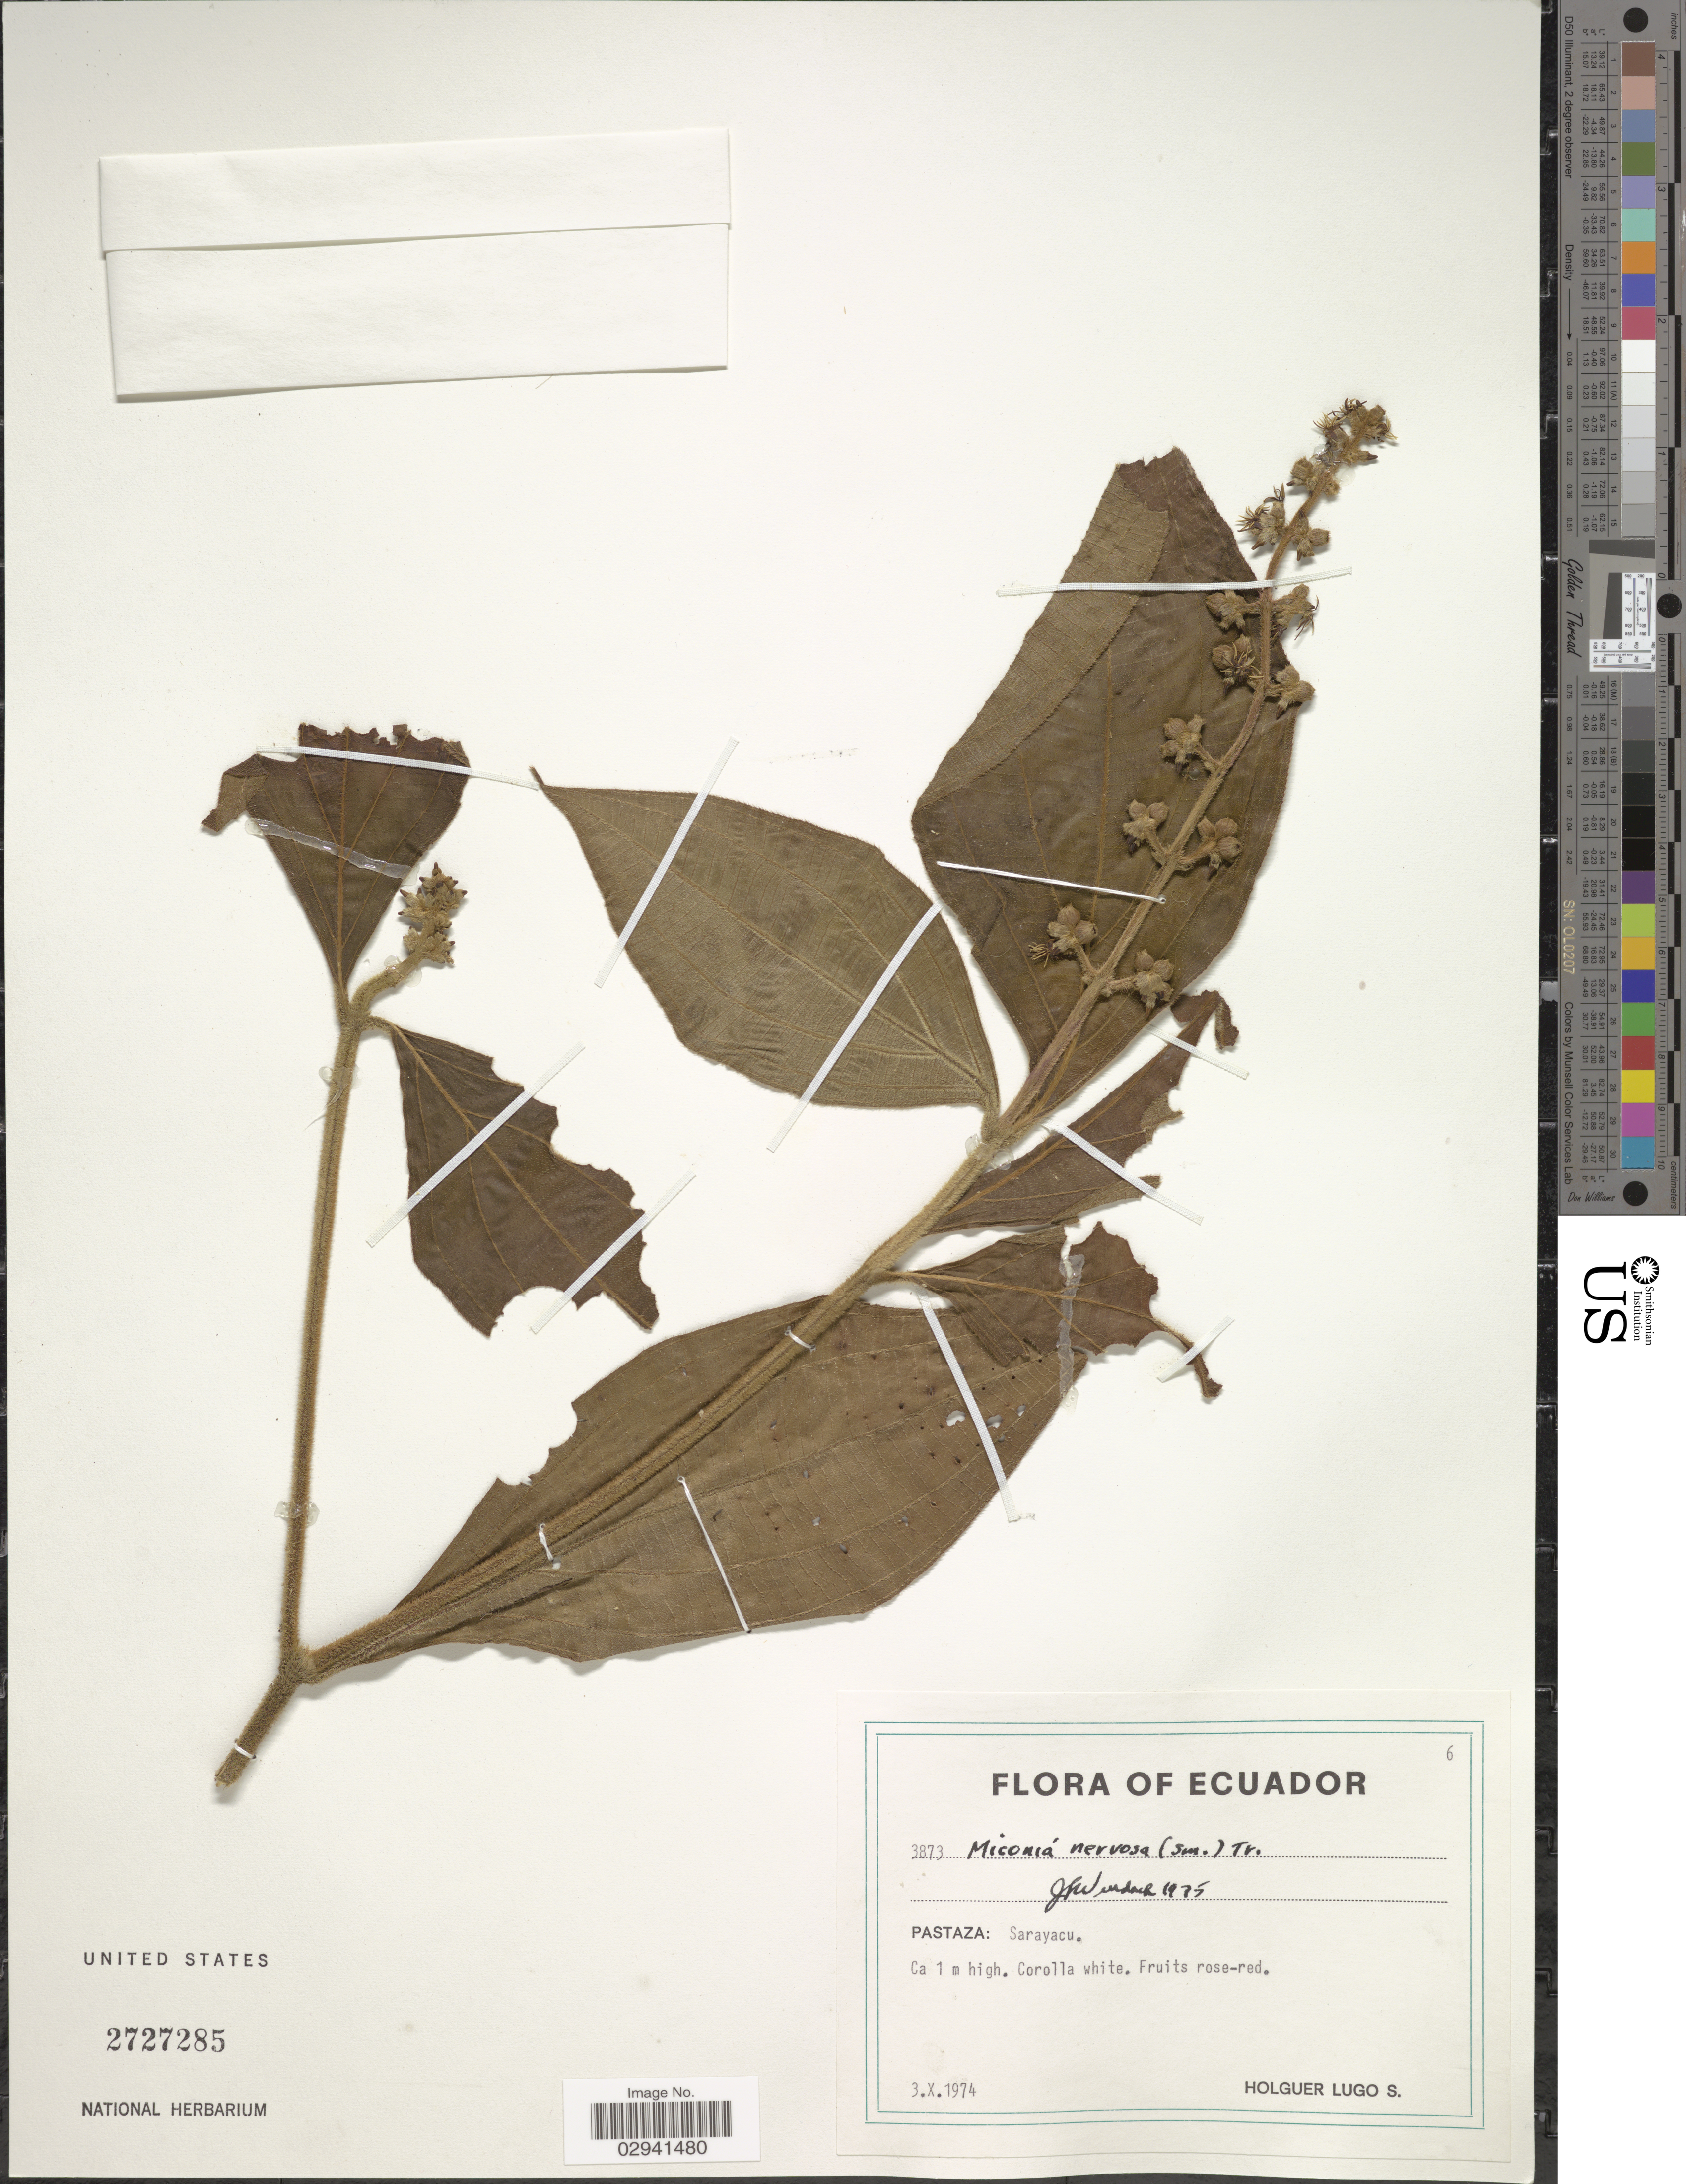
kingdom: Plantae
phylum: Tracheophyta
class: Magnoliopsida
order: Myrtales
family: Melastomataceae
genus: Miconia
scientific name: Miconia nervosa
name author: (Sm.) Triana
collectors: H. Lugo S.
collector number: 3873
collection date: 1974-10-03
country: Ecuador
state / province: Pastaza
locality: Sarayacu.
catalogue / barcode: US 2727285